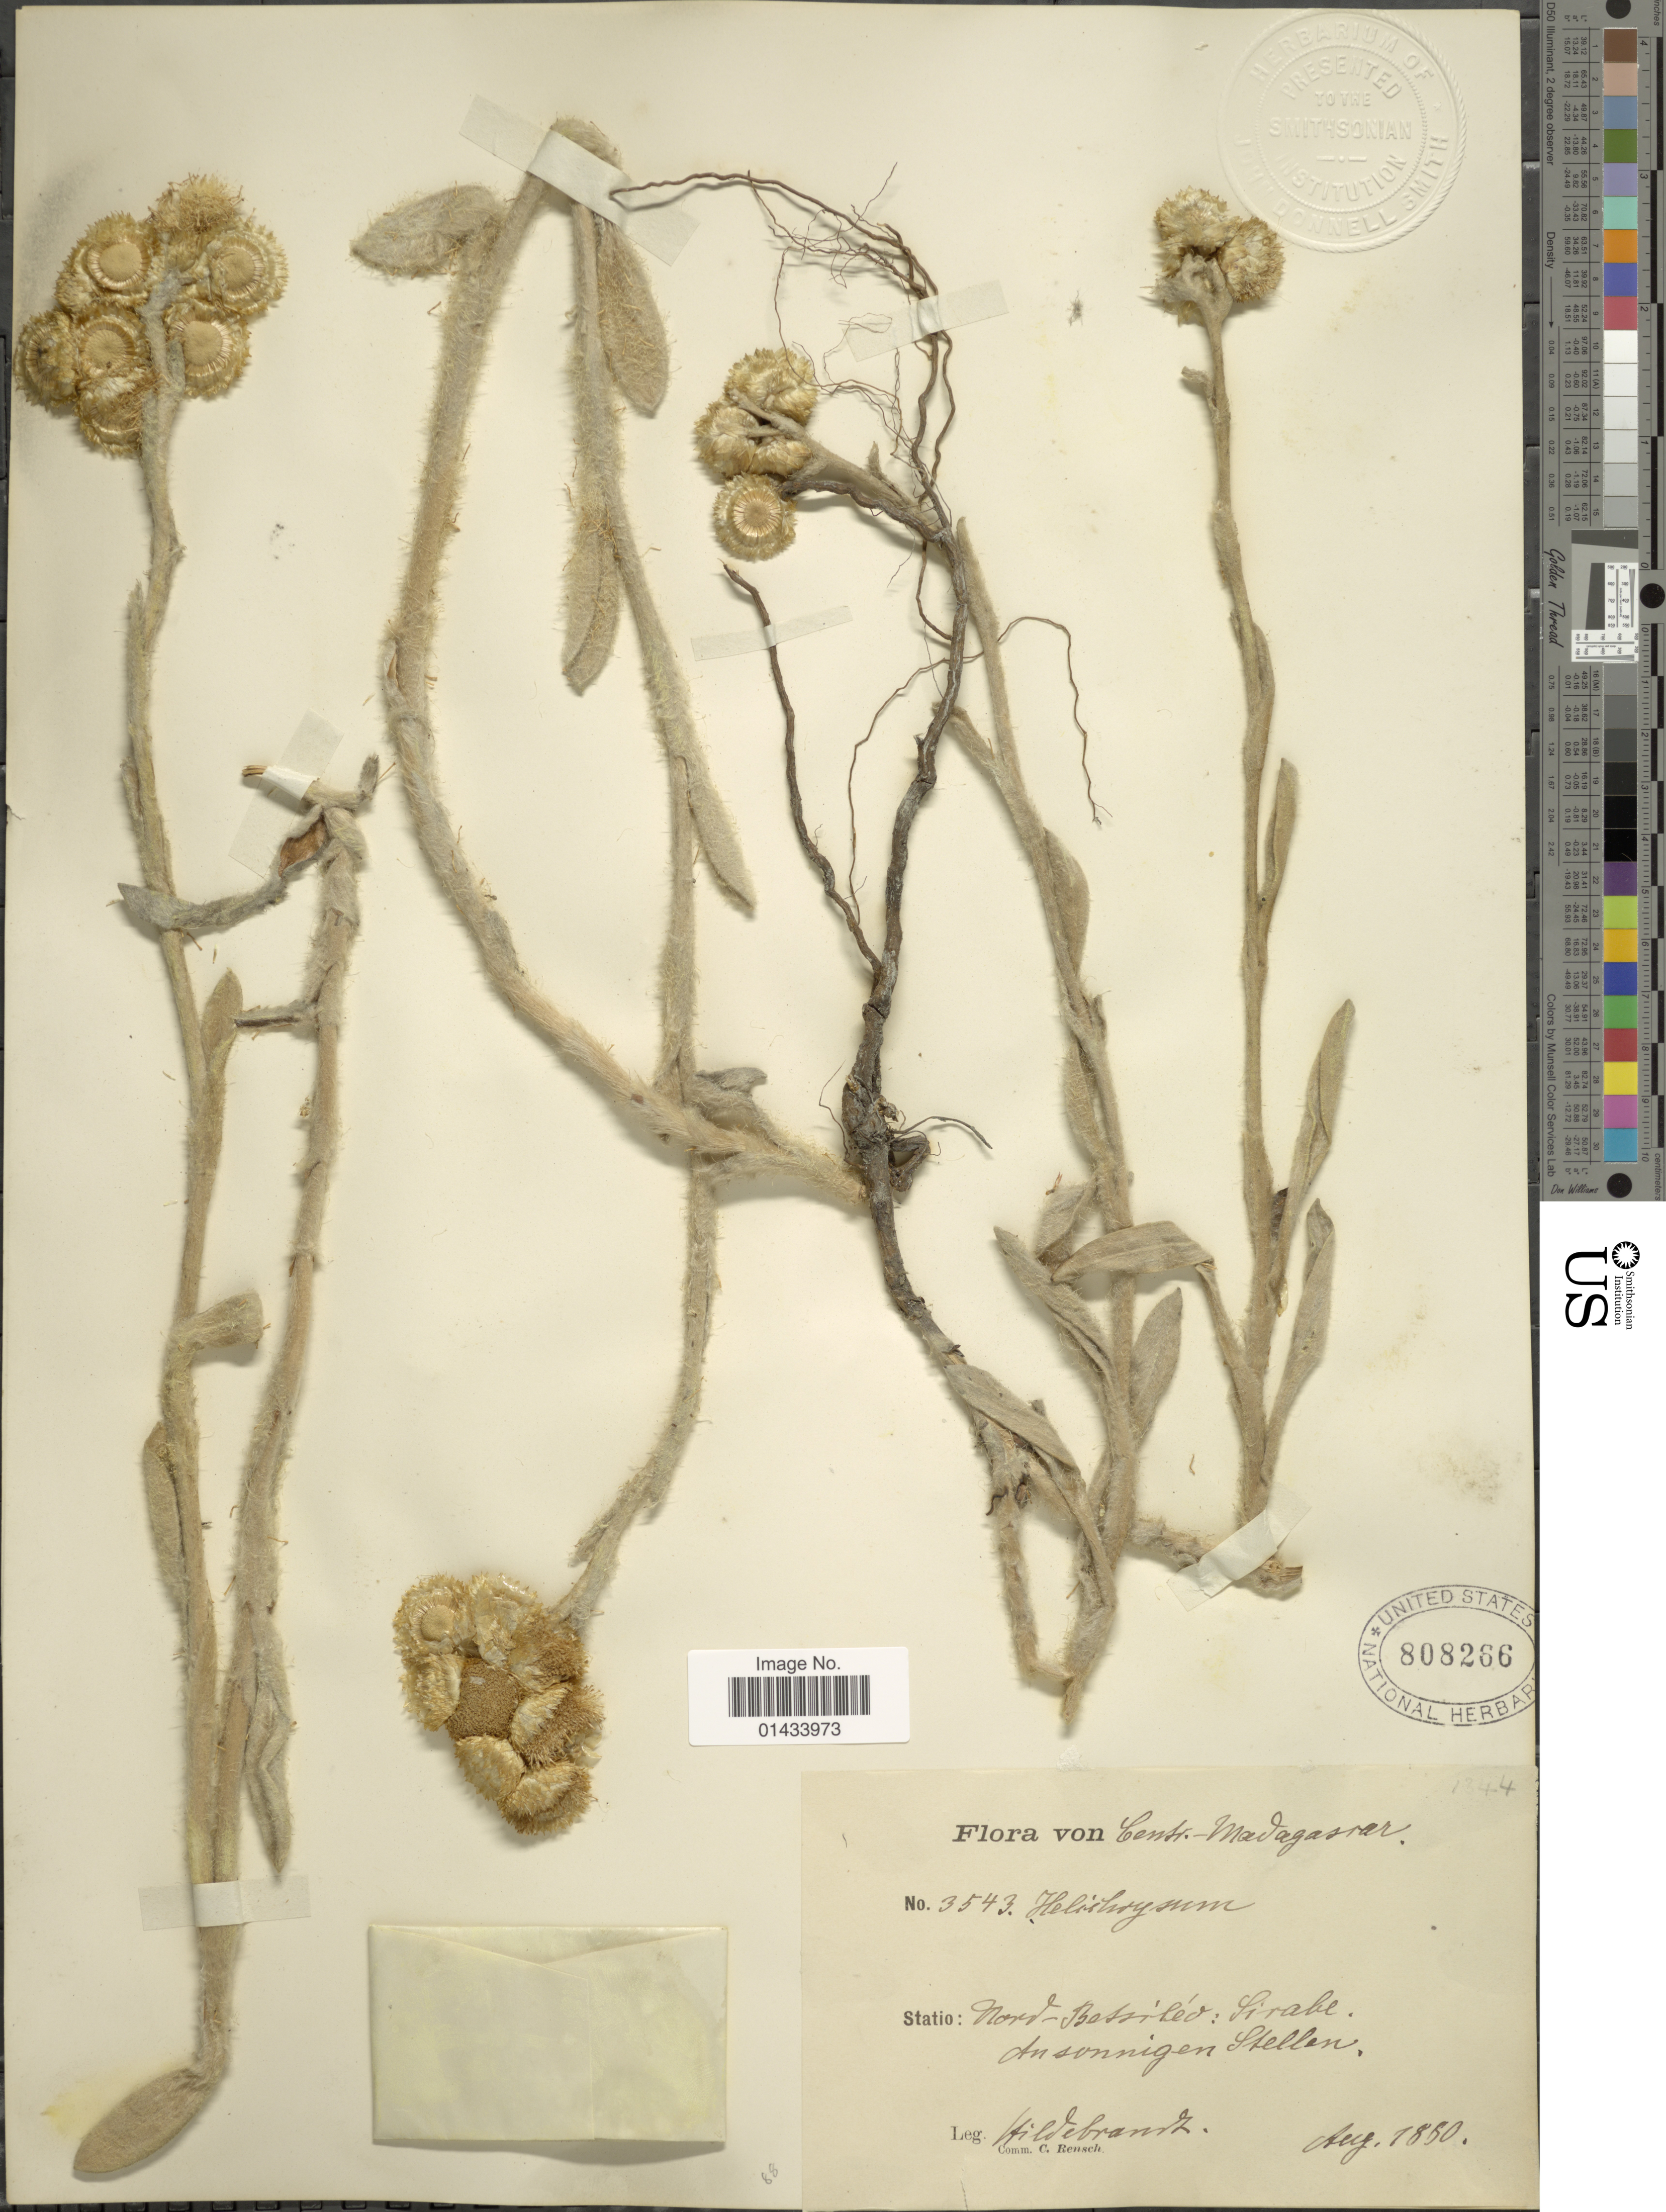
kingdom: Plantae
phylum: Tracheophyta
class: Magnoliopsida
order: Asterales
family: Asteraceae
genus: Helichrysum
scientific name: Helichrysum sp.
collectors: J. Hildebrandt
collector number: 3543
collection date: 1880-08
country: Madagascar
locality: Centr.-Madagascar,Statio: Nord-Betsiheo- Sirale, in sonnigen Stellen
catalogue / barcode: US 808266